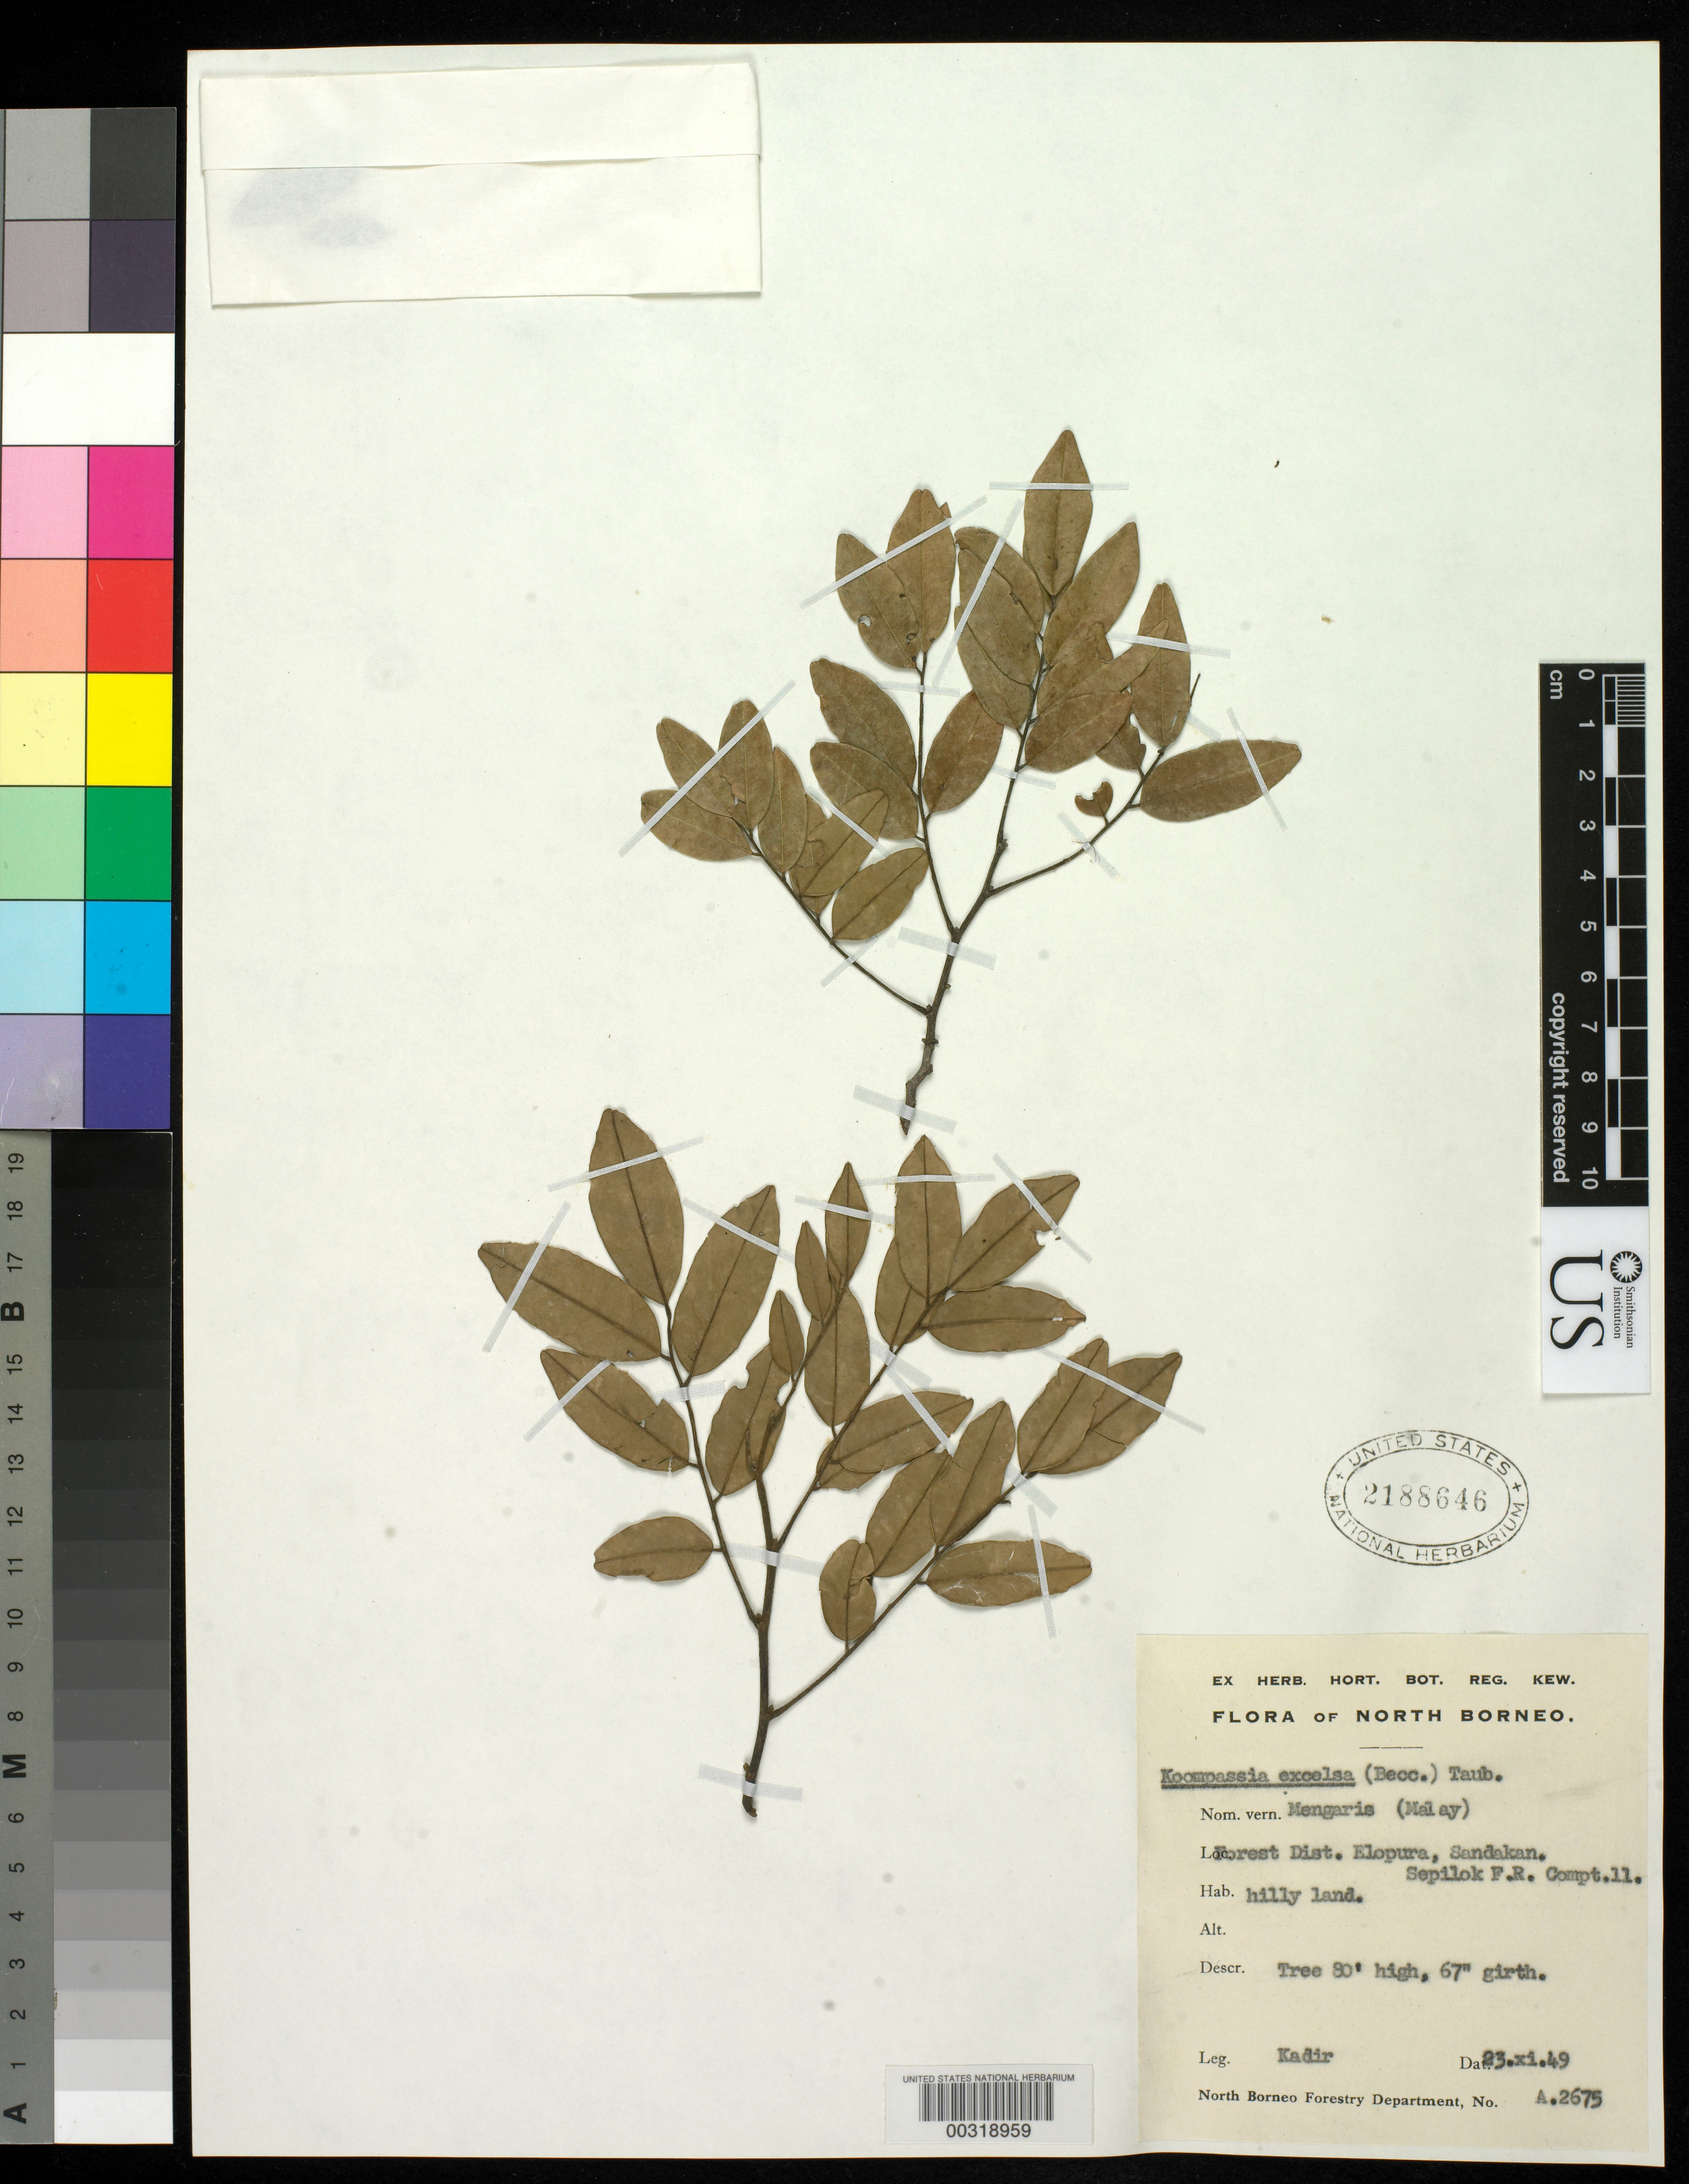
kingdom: Plantae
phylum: Tracheophyta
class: Magnoliopsida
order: Fabales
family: Fabaceae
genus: Koompassia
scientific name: Koompassia excelsa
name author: (Becc.) Taub.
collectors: -. Kadir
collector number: B.n.b. Forestry Dept. No A2675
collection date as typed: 23 Nov 1949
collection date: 1949-11-23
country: Malaysia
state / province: Sabah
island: Borneo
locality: Sandakan; forest dist. elopura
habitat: Hilly land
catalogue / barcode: US 2188646